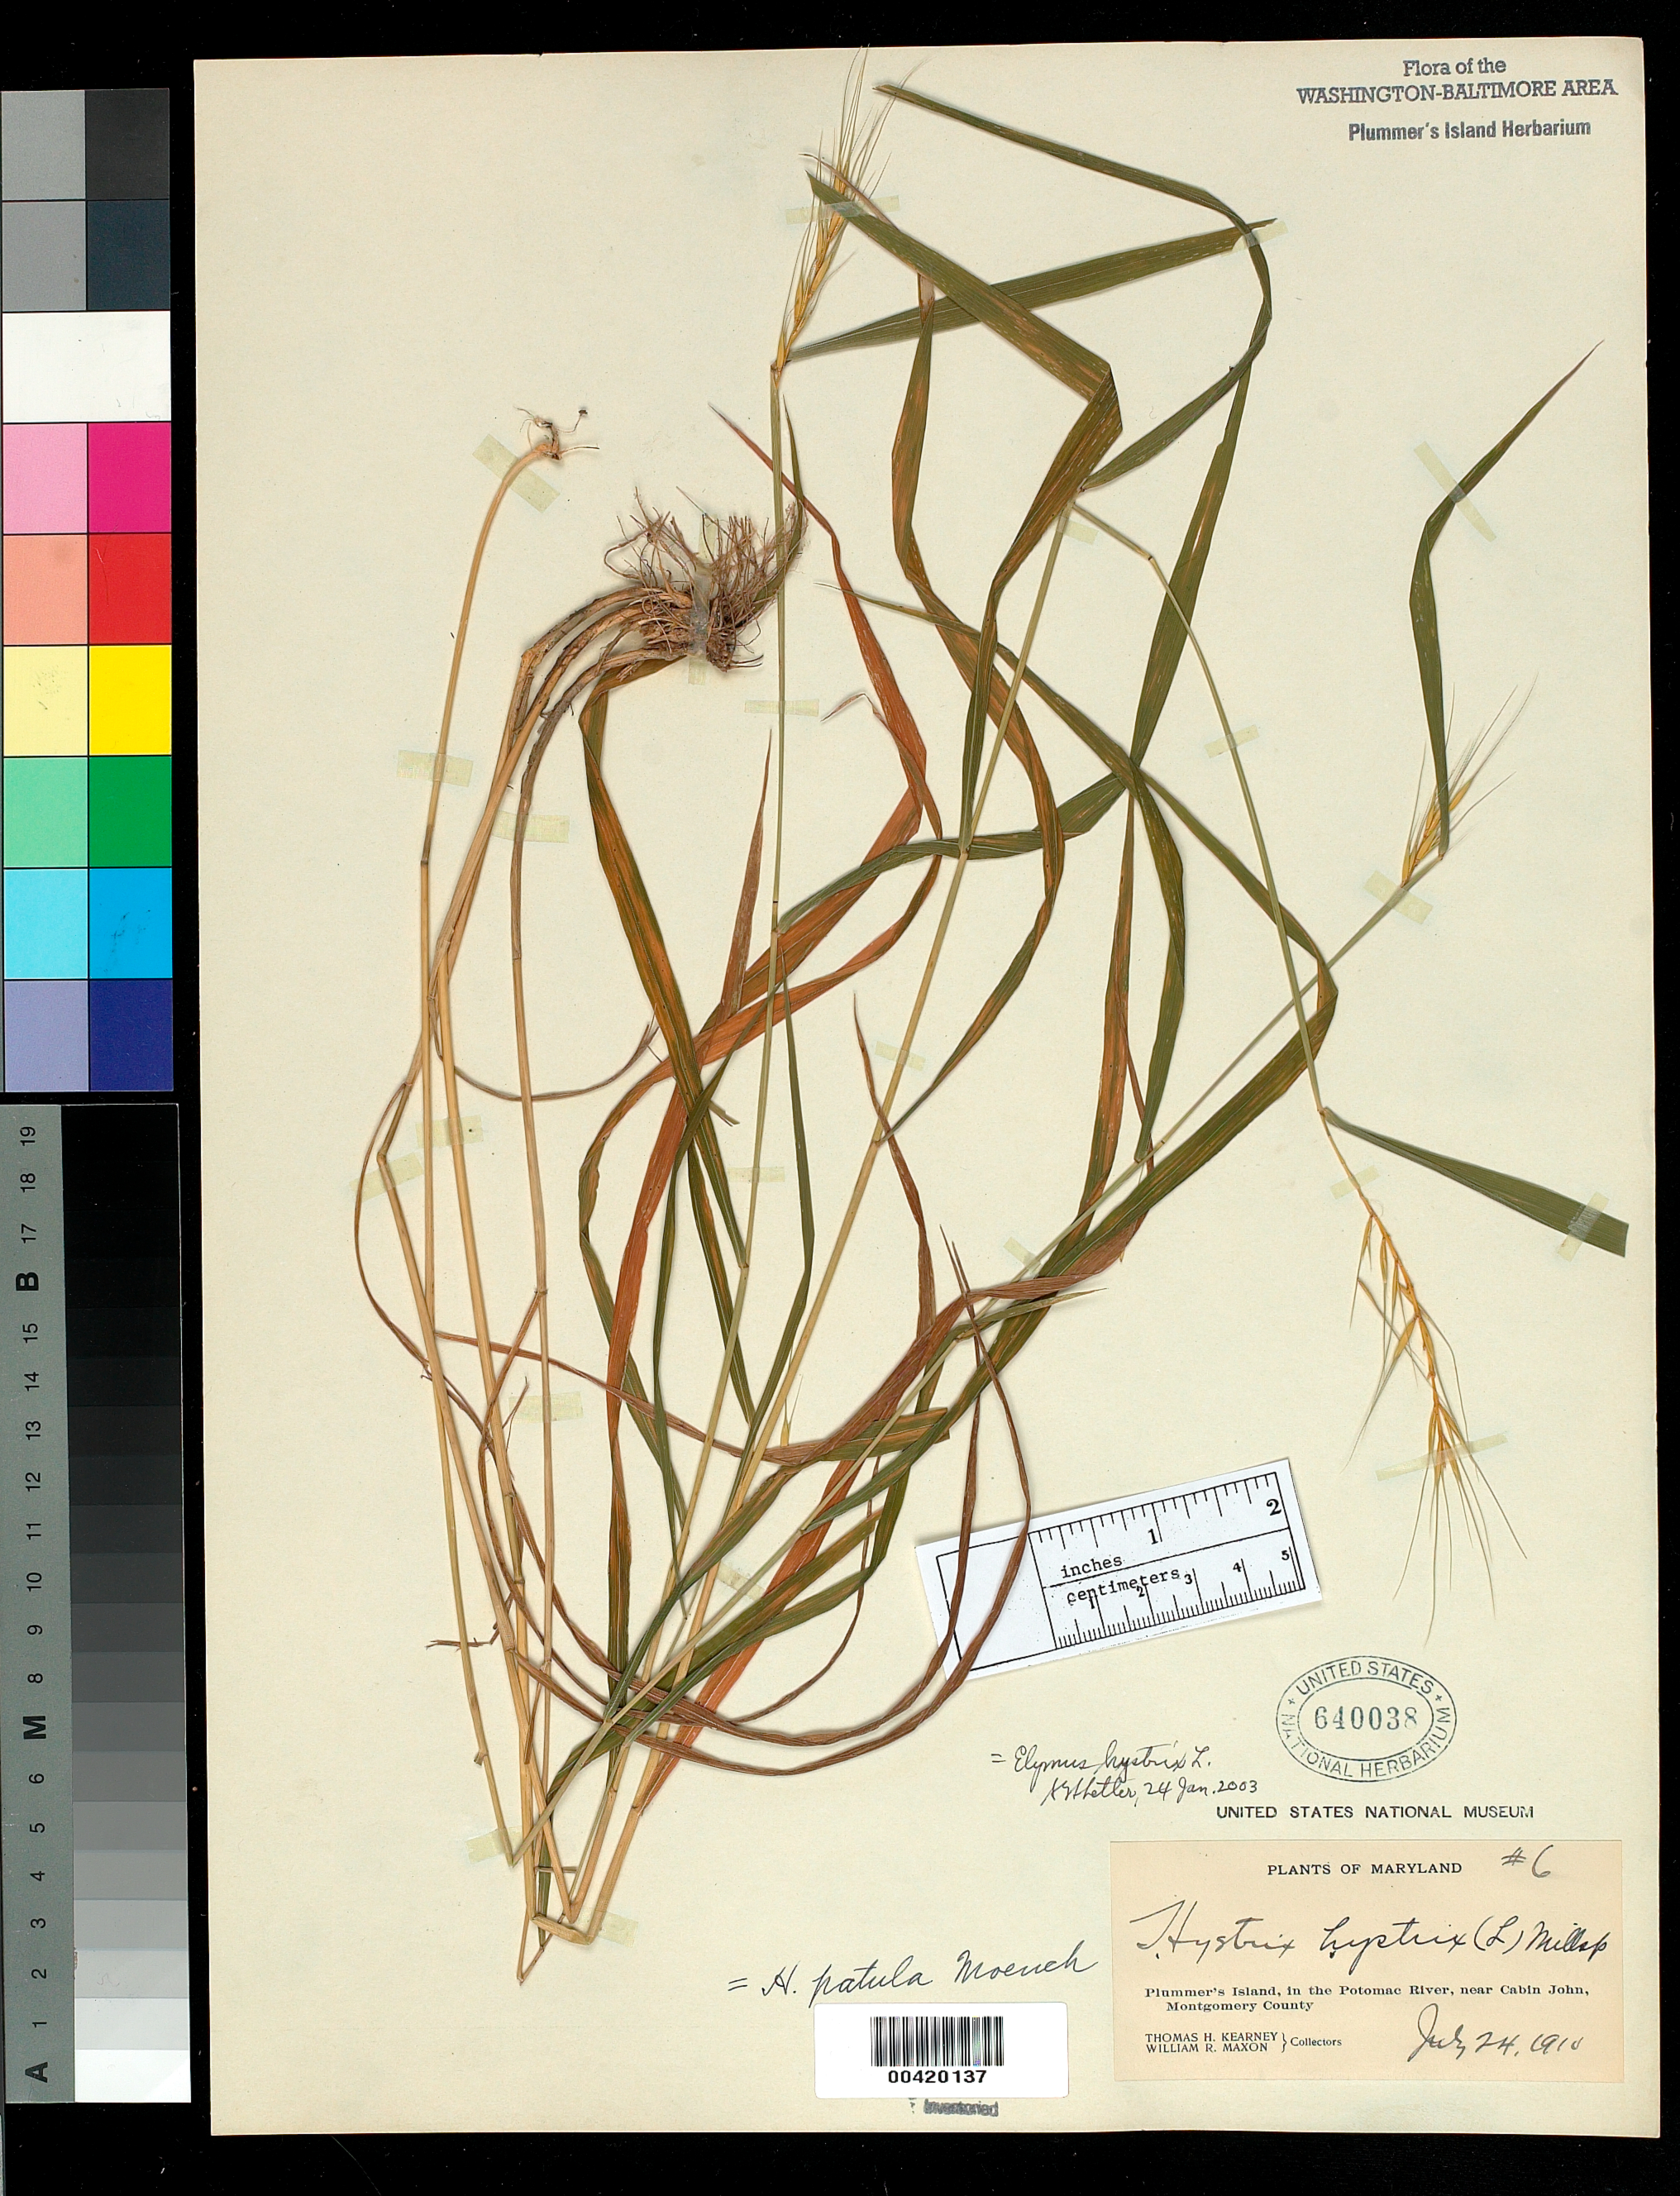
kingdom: Plantae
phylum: Tracheophyta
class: Liliopsida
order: Poales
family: Poaceae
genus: Elymus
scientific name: Elymus hystrix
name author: L.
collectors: T. H. Kearney & W. R. Maxon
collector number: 6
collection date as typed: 24 Jul 1910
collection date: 1910-07-24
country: United States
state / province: Maryland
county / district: Montgomery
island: Plummers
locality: Plummer's Island C. & O. Canal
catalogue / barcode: US 640038